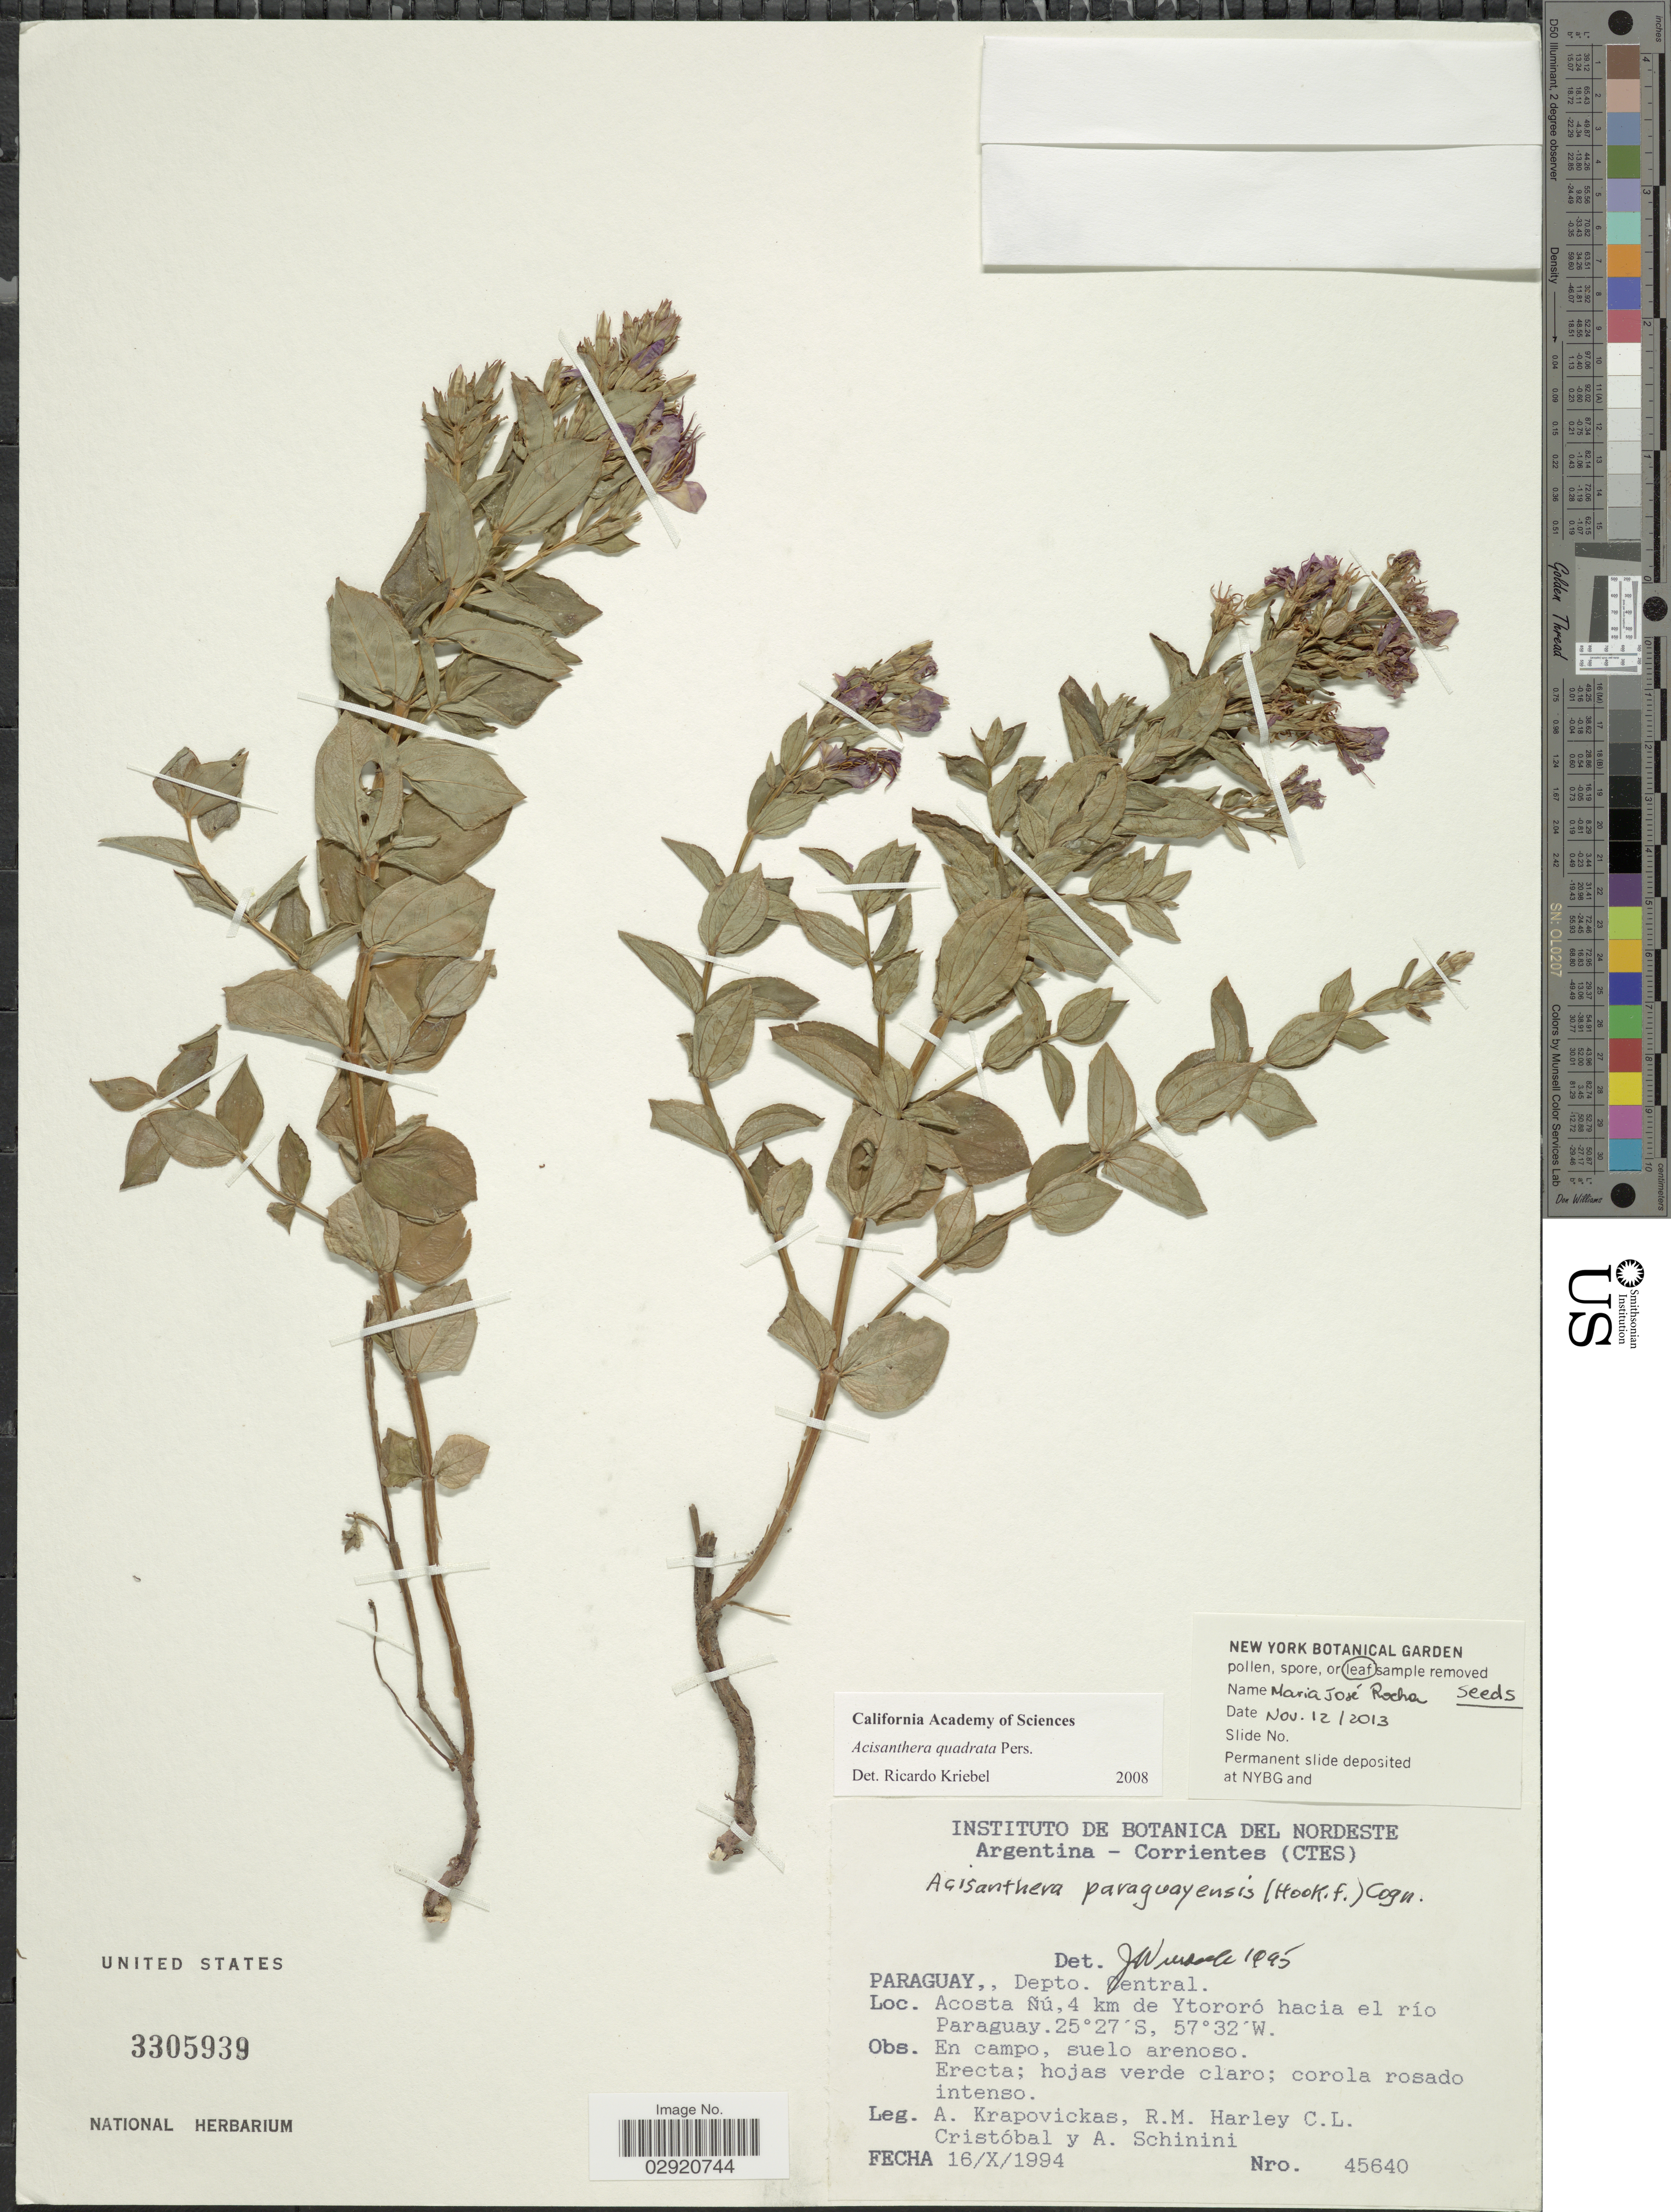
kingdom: Plantae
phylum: Tracheophyta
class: Magnoliopsida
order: Myrtales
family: Melastomataceae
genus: Acisanthera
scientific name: Acisanthera alsinefolia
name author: (DC.) Triana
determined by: Nunes da Silva, Diego, (RB), Jardim Botanico do Rio de Janeiro - Herbario (BRAZIL)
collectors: A. Krapovickas, R. M. Harley, C. L. Cristóbal & A. Schinini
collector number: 45640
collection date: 1994-10-16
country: Paraguay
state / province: Central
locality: Depto. Central. Acosta Ñú, 4 km de Ytororó hacia el río Paraguay.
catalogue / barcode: US 3305939